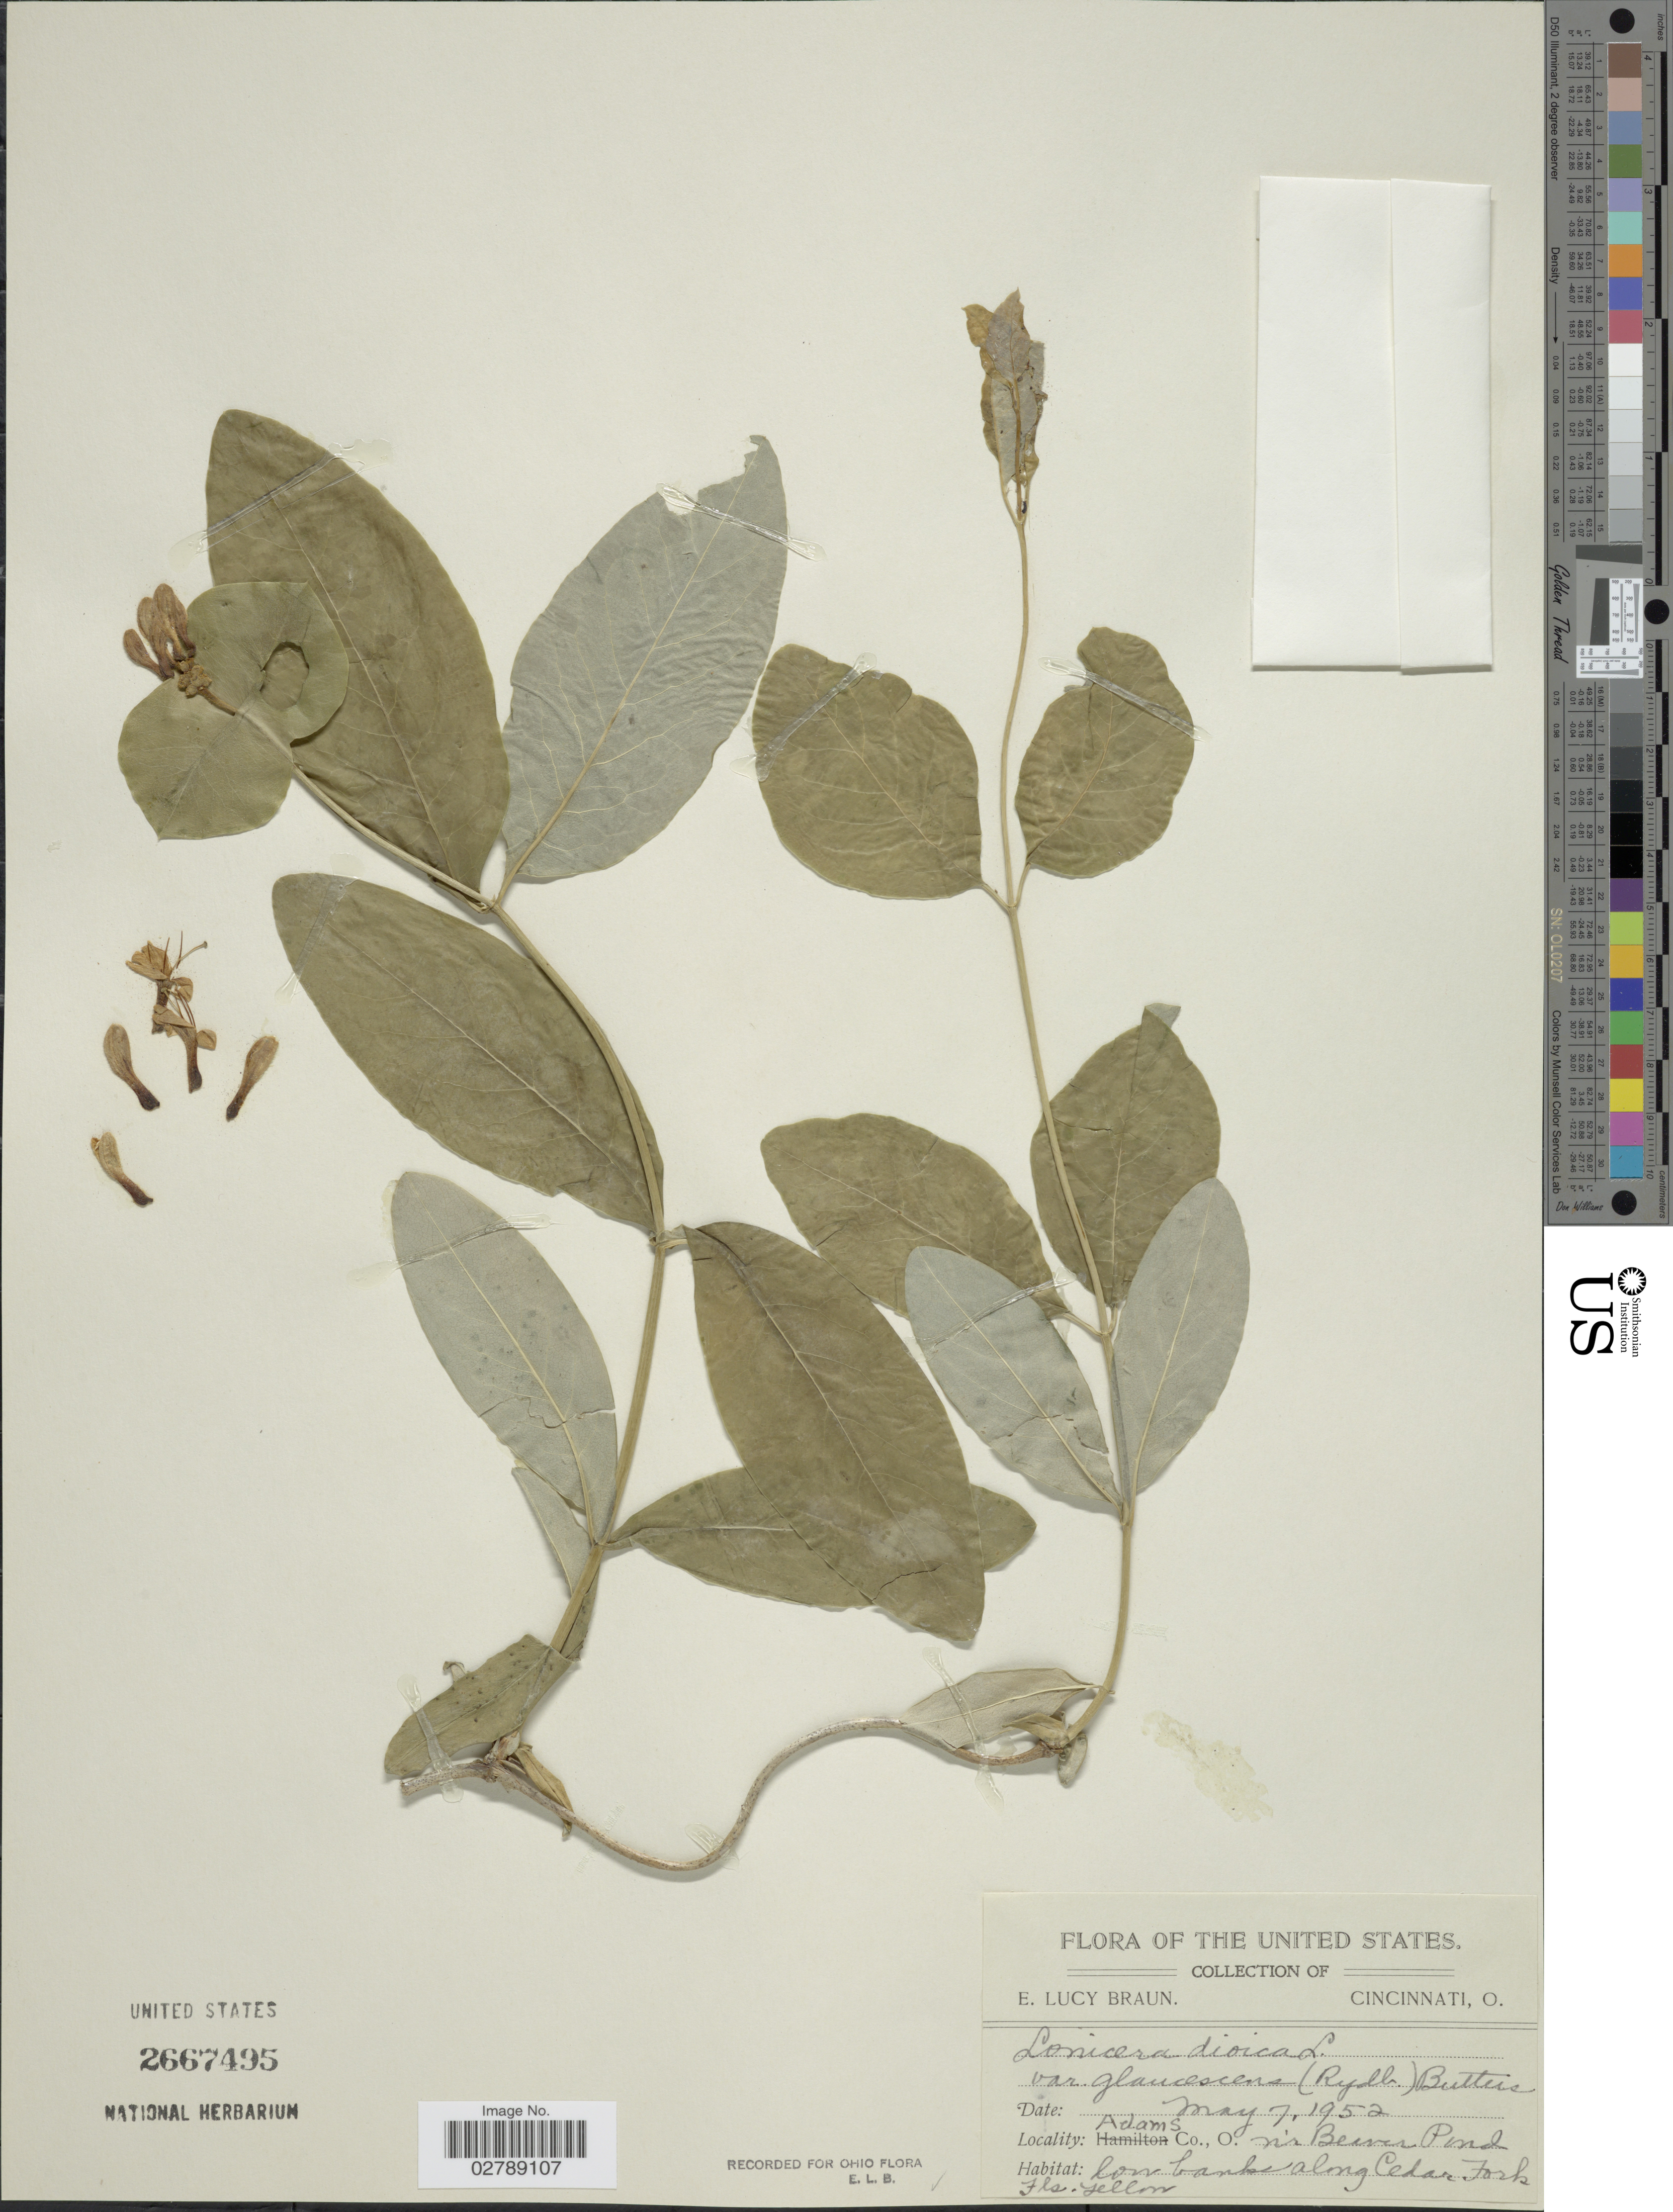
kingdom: Plantae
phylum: Tracheophyta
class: Magnoliopsida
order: Dipsacales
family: Caprifoliaceae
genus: Lonicera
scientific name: Lonicera dioica var. glaucescens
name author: (Rydb.) Butters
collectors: E. L. Braun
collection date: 1952-05-07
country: United States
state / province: Ohio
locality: Adams Co., O. n'r Beaver Pond. Low bank along Cedar Fork.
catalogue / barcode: US 2667495